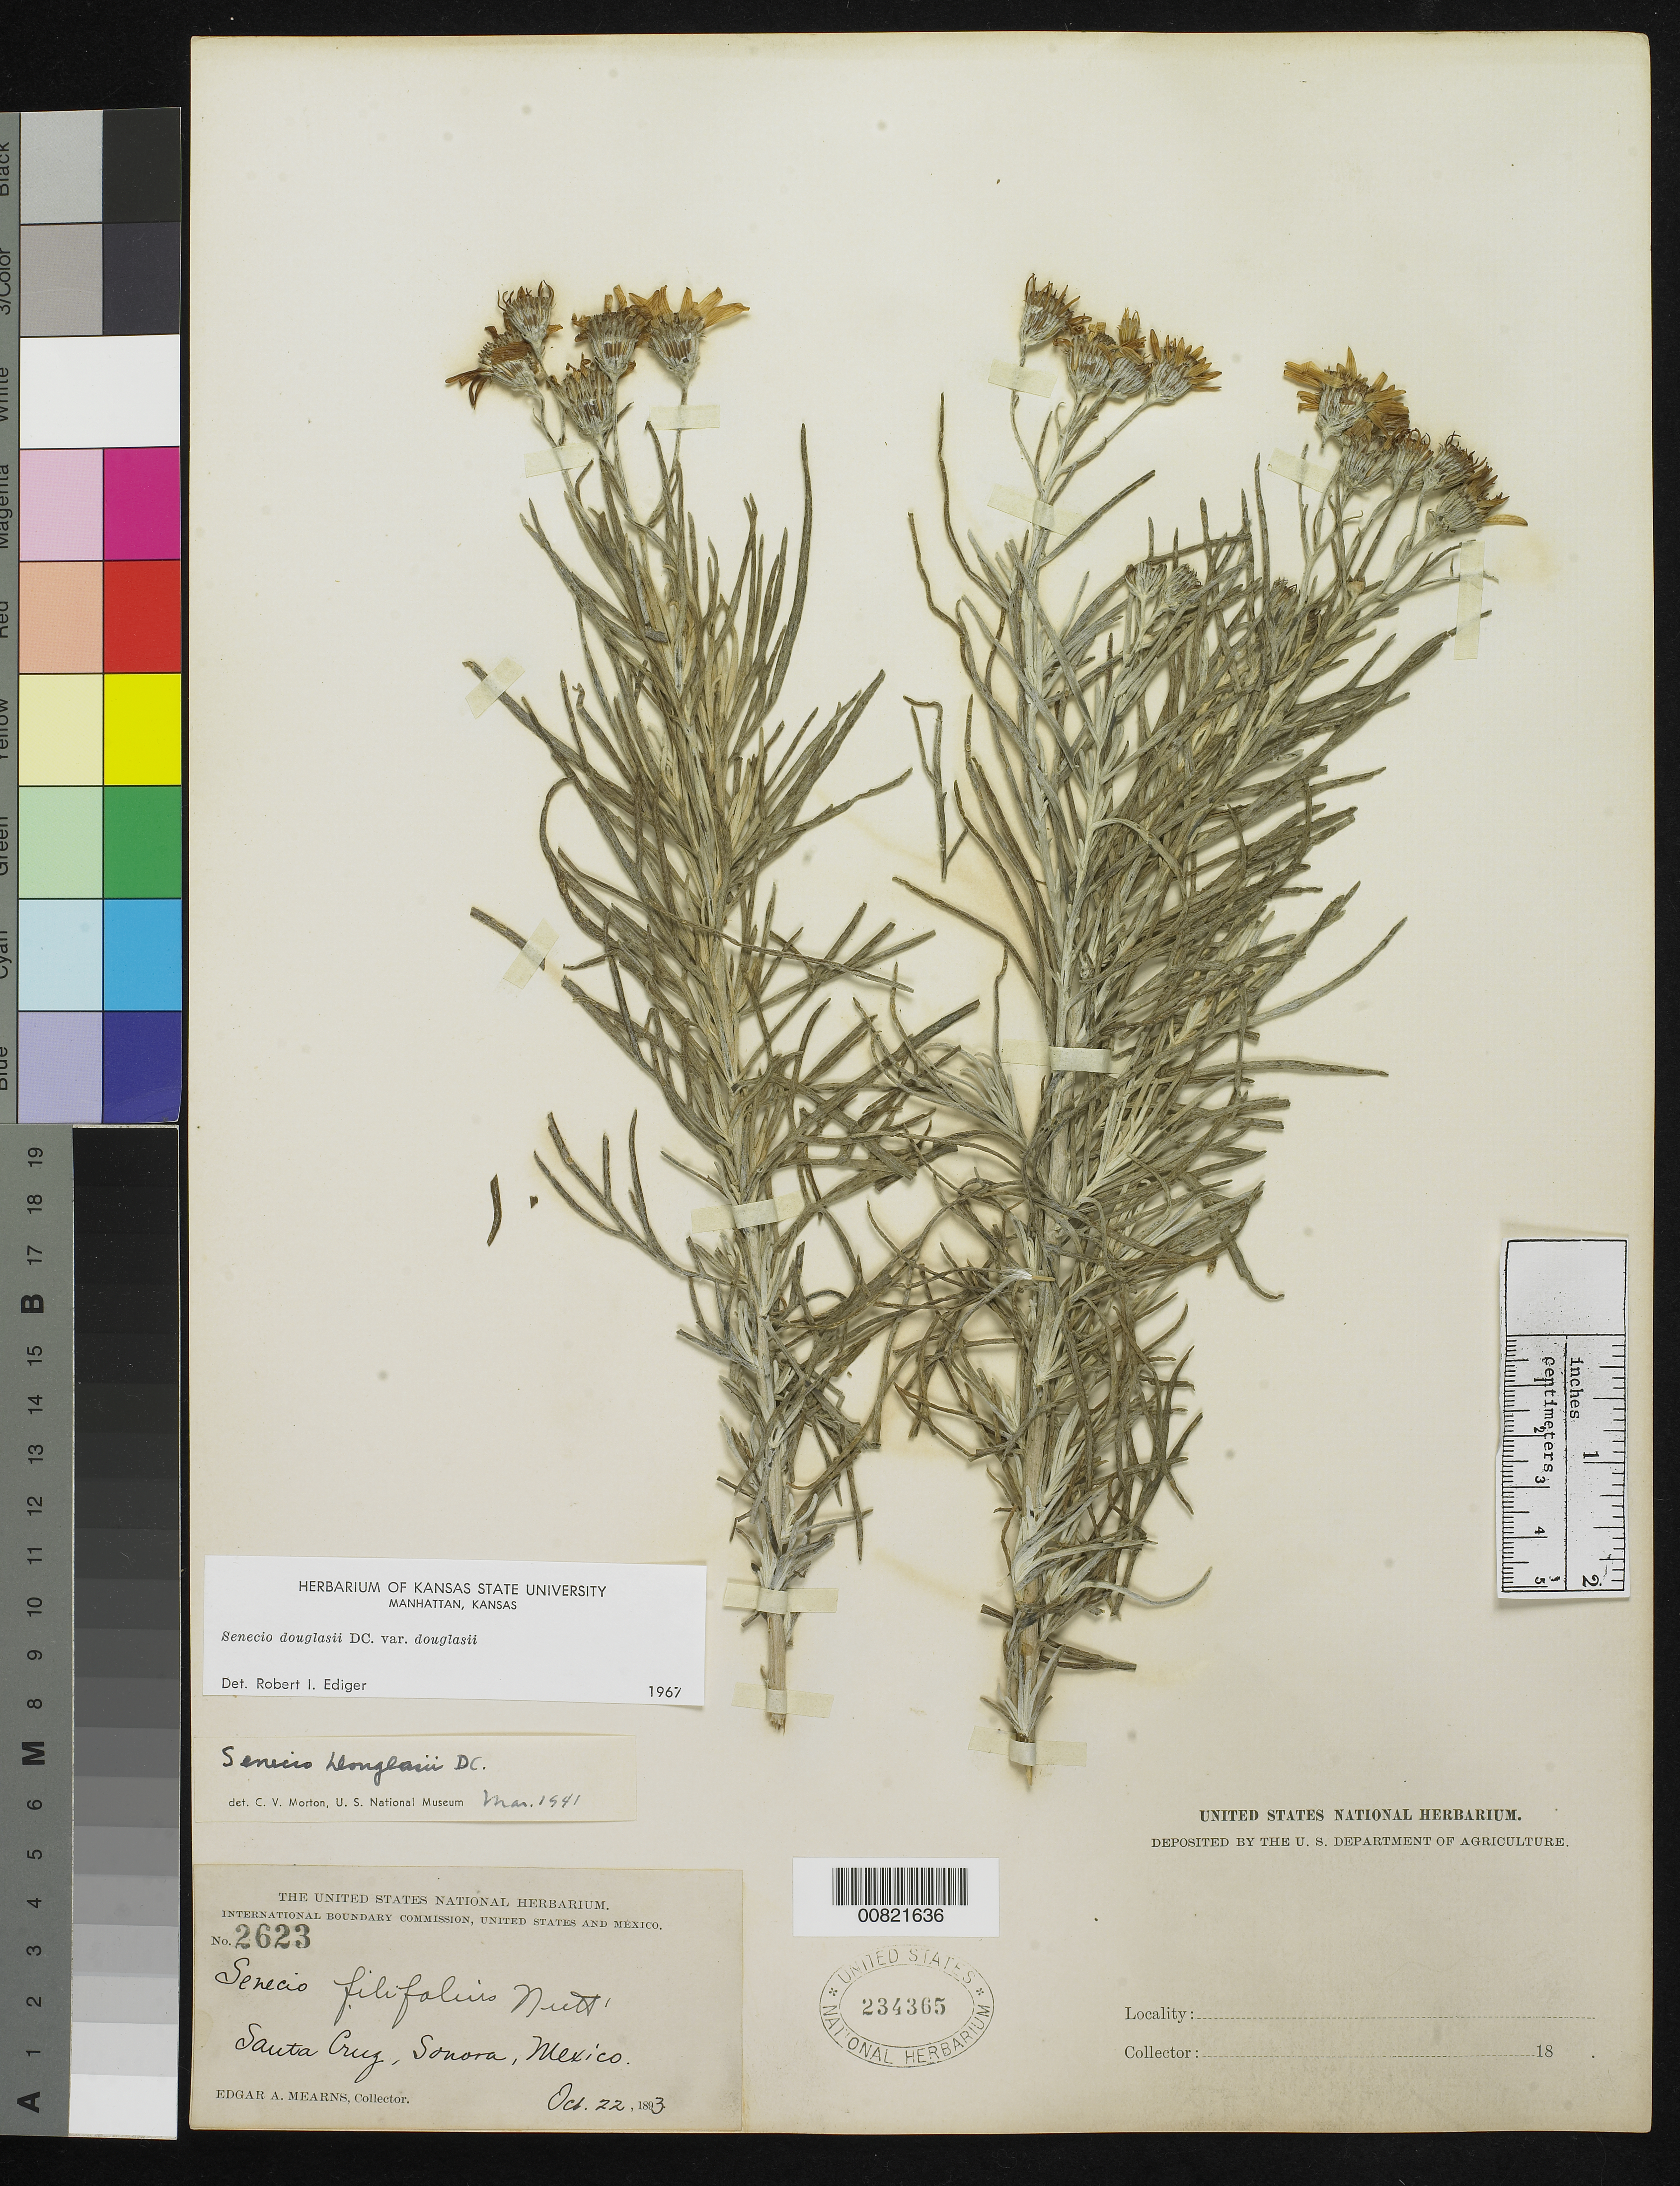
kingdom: Plantae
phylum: Tracheophyta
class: Magnoliopsida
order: Asterales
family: Asteraceae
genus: Senecio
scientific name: Senecio flaccidus var. douglasii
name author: (DC.) B.L. Turner & T.M. Barkley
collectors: E. A. Mearns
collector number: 2623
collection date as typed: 22 Oct 1893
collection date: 1893-10-22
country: Mexico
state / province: Sonora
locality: Santa Cruz, Sonora.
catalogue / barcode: US 234365